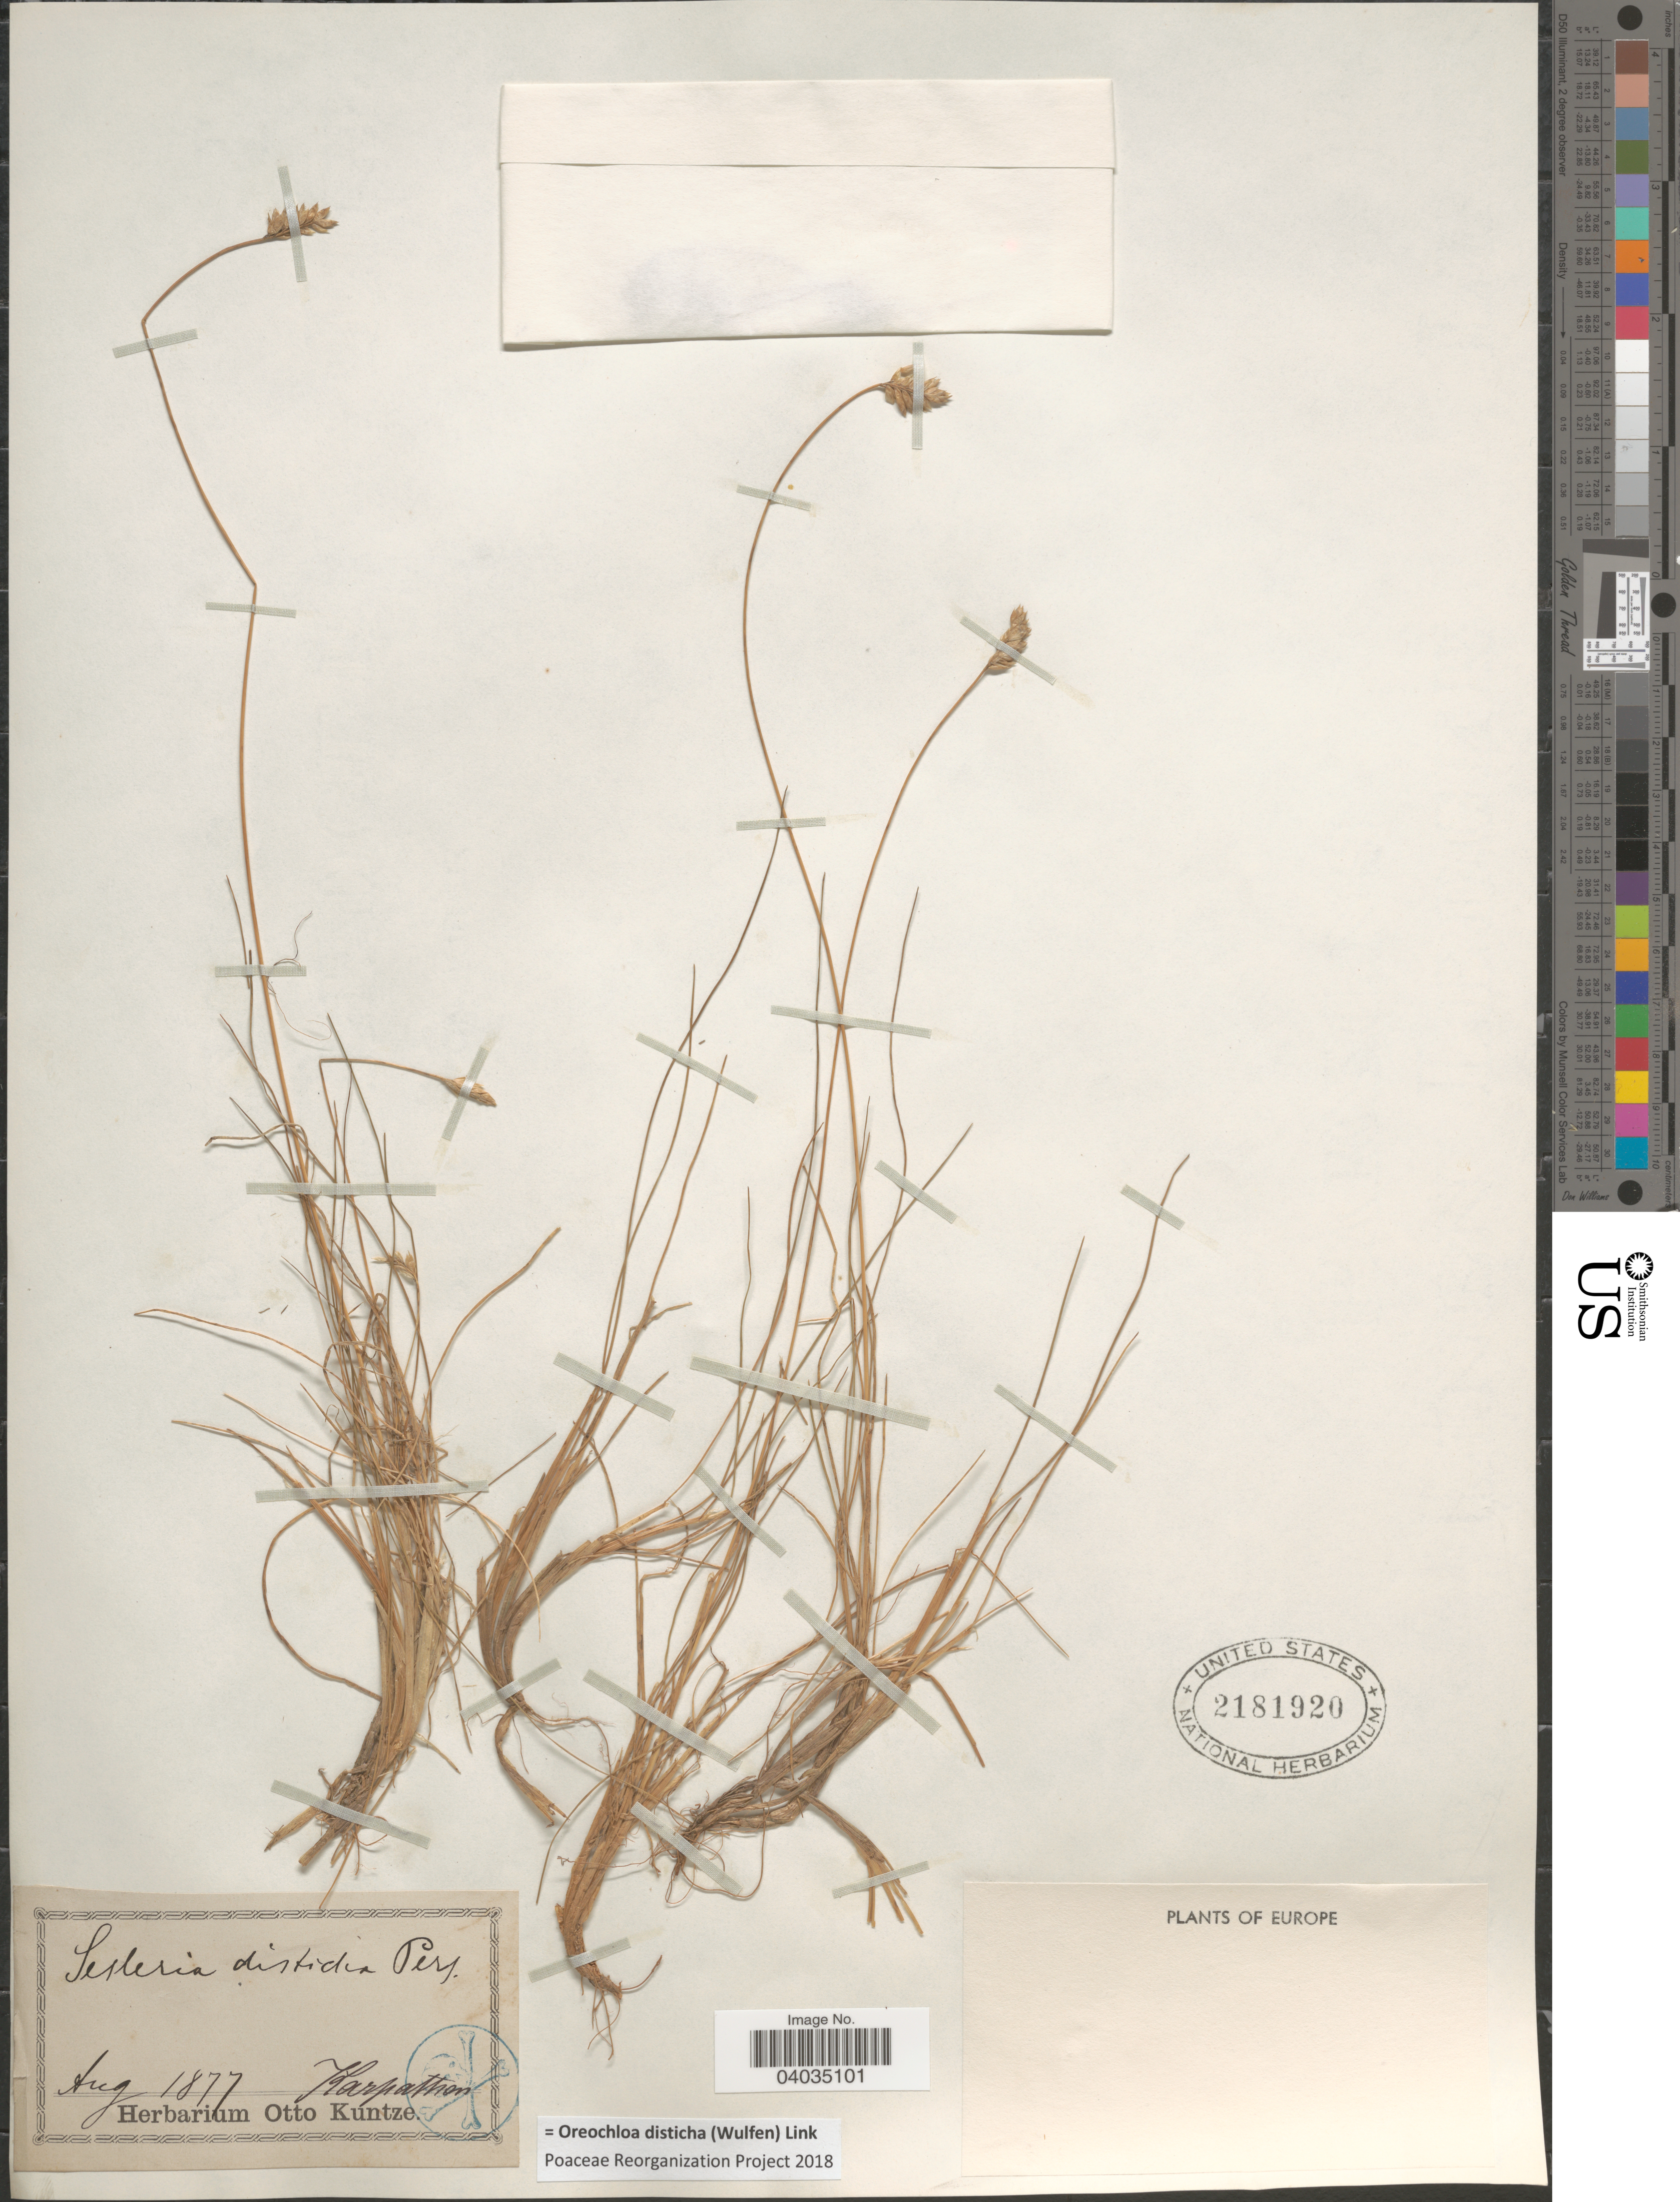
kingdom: Plantae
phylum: Tracheophyta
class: Liliopsida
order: Poales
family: Poaceae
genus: Oreochloa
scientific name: Oreochloa disticha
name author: (Wulfen) Link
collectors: Karpathon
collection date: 1877-08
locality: Europe.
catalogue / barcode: US 2181920